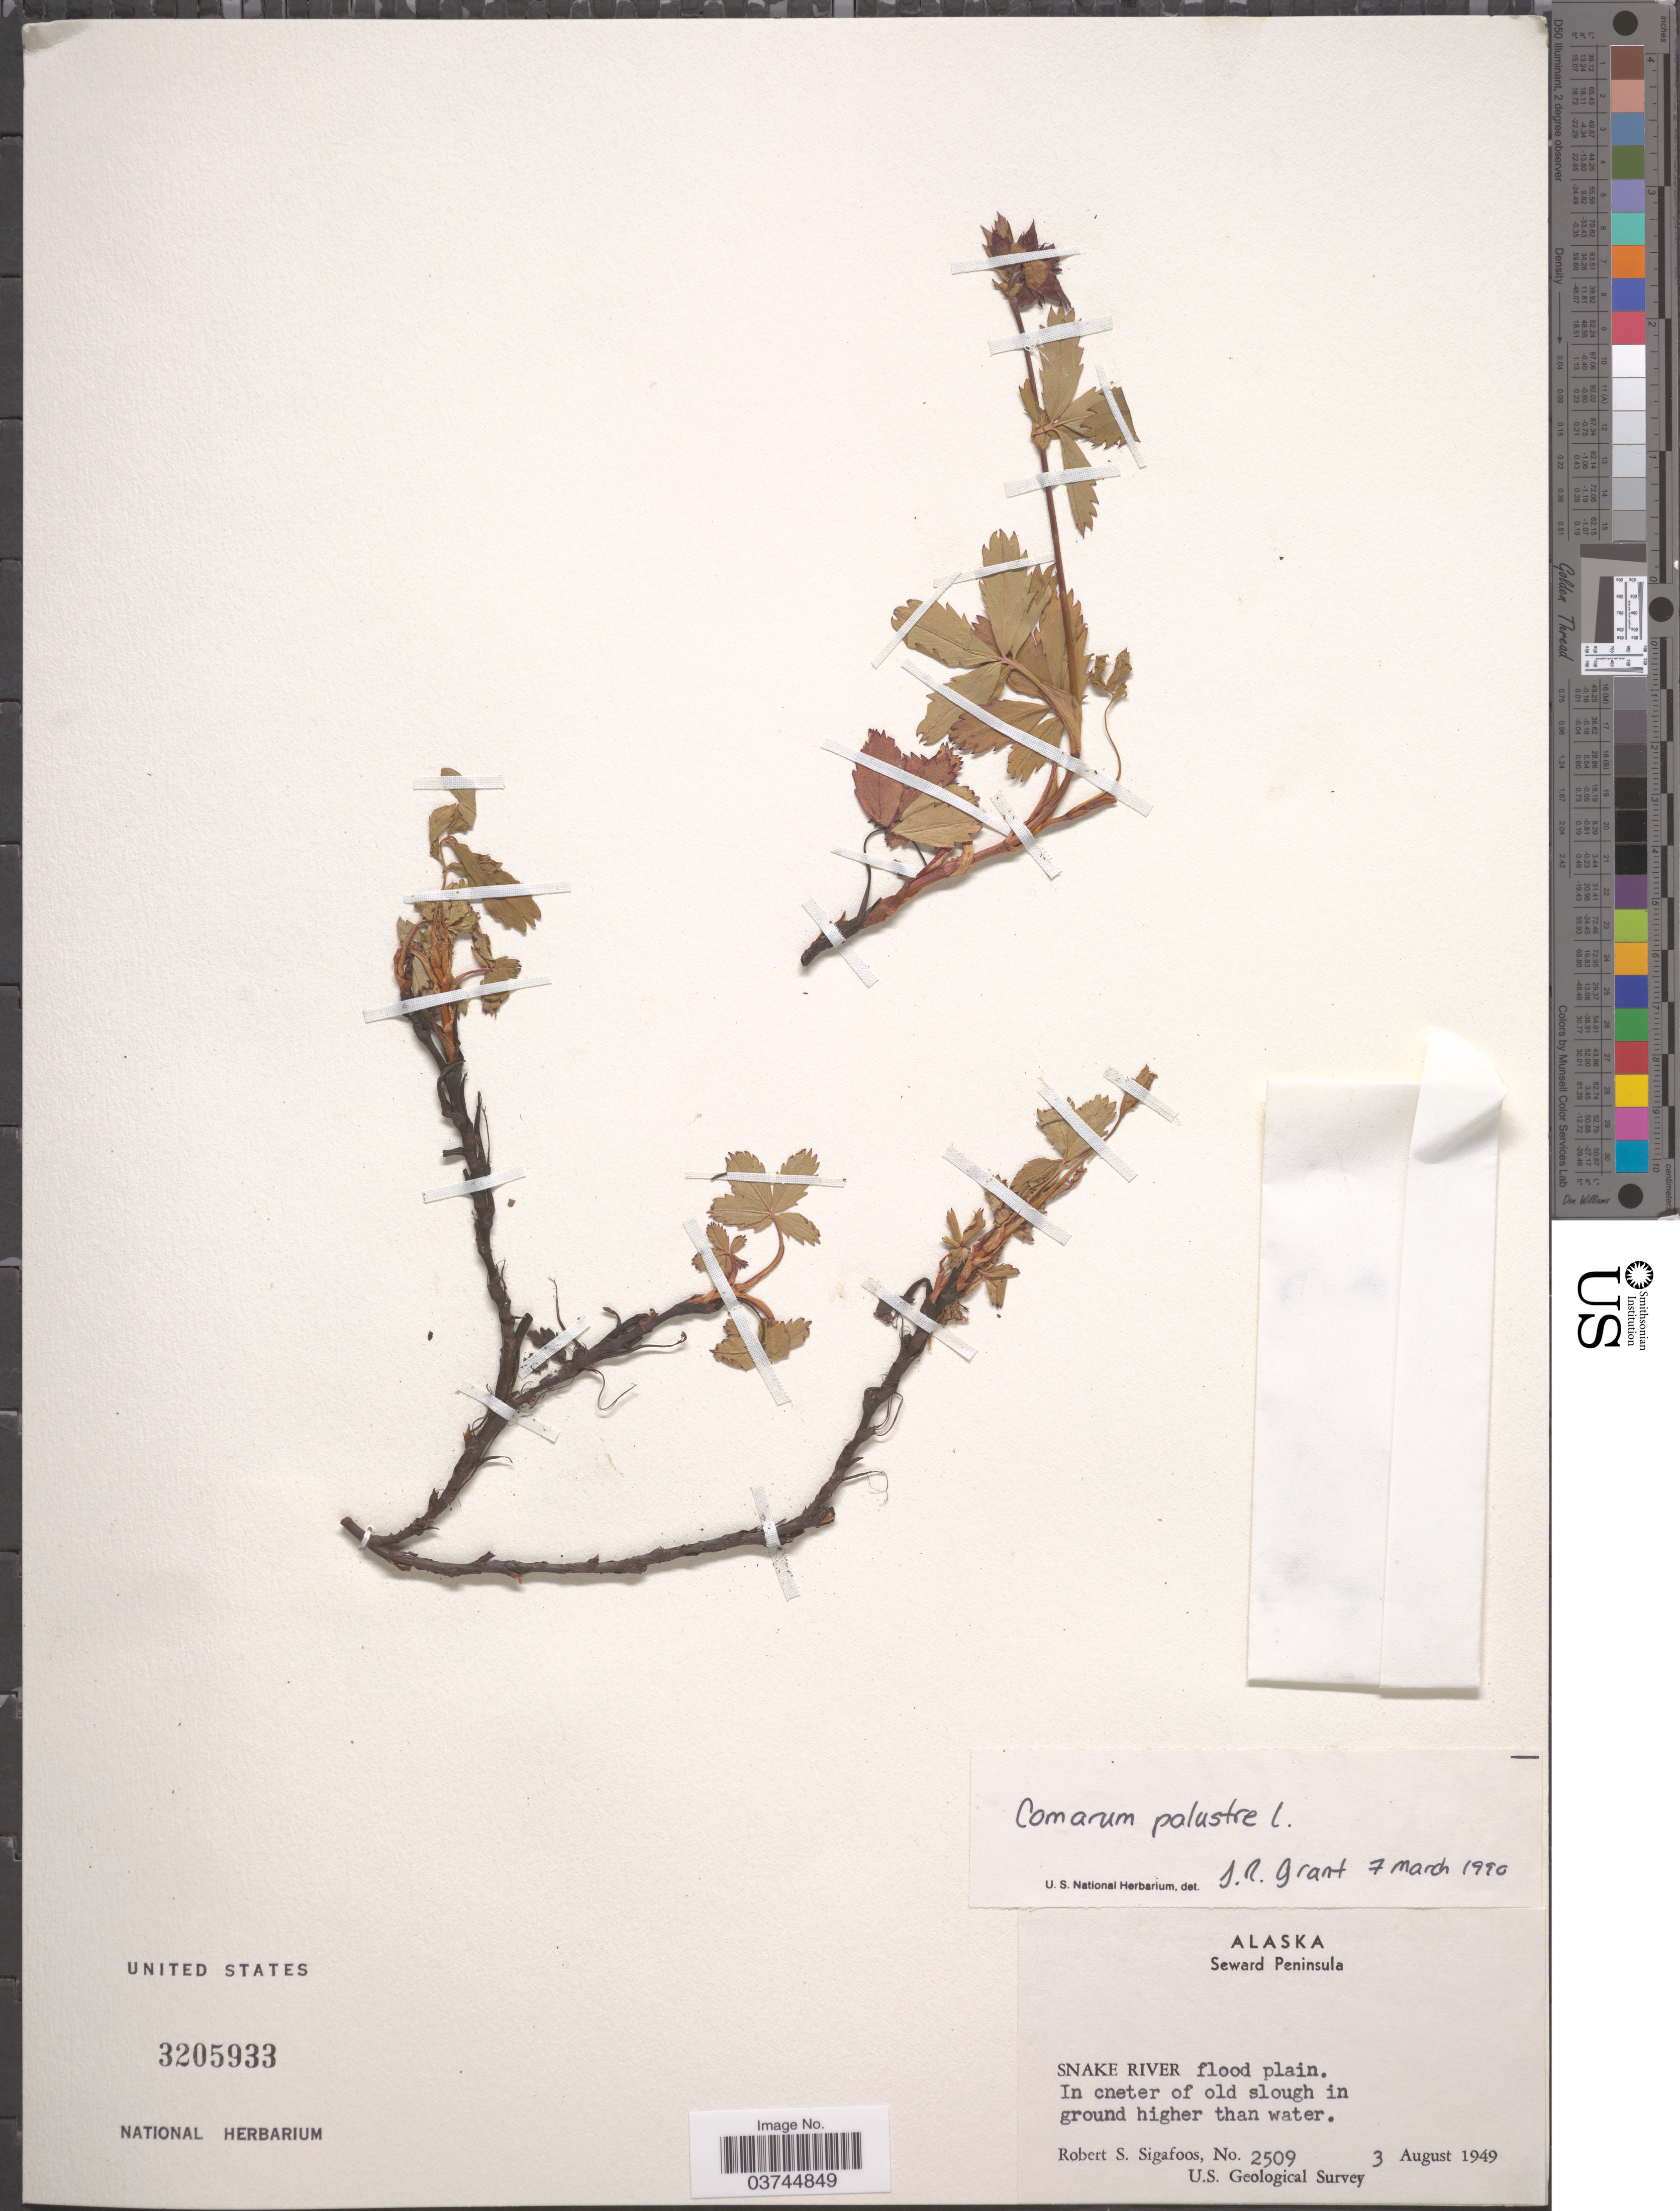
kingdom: Plantae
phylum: Tracheophyta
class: Magnoliopsida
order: Rosales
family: Rosaceae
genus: Comarum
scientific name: Comarum palustre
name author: L.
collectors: R. Sigafoos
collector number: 2509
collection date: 1949-08-03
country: United States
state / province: Alaska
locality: Seward Peninsula. Snake River flood plain.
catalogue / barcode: US 3205933